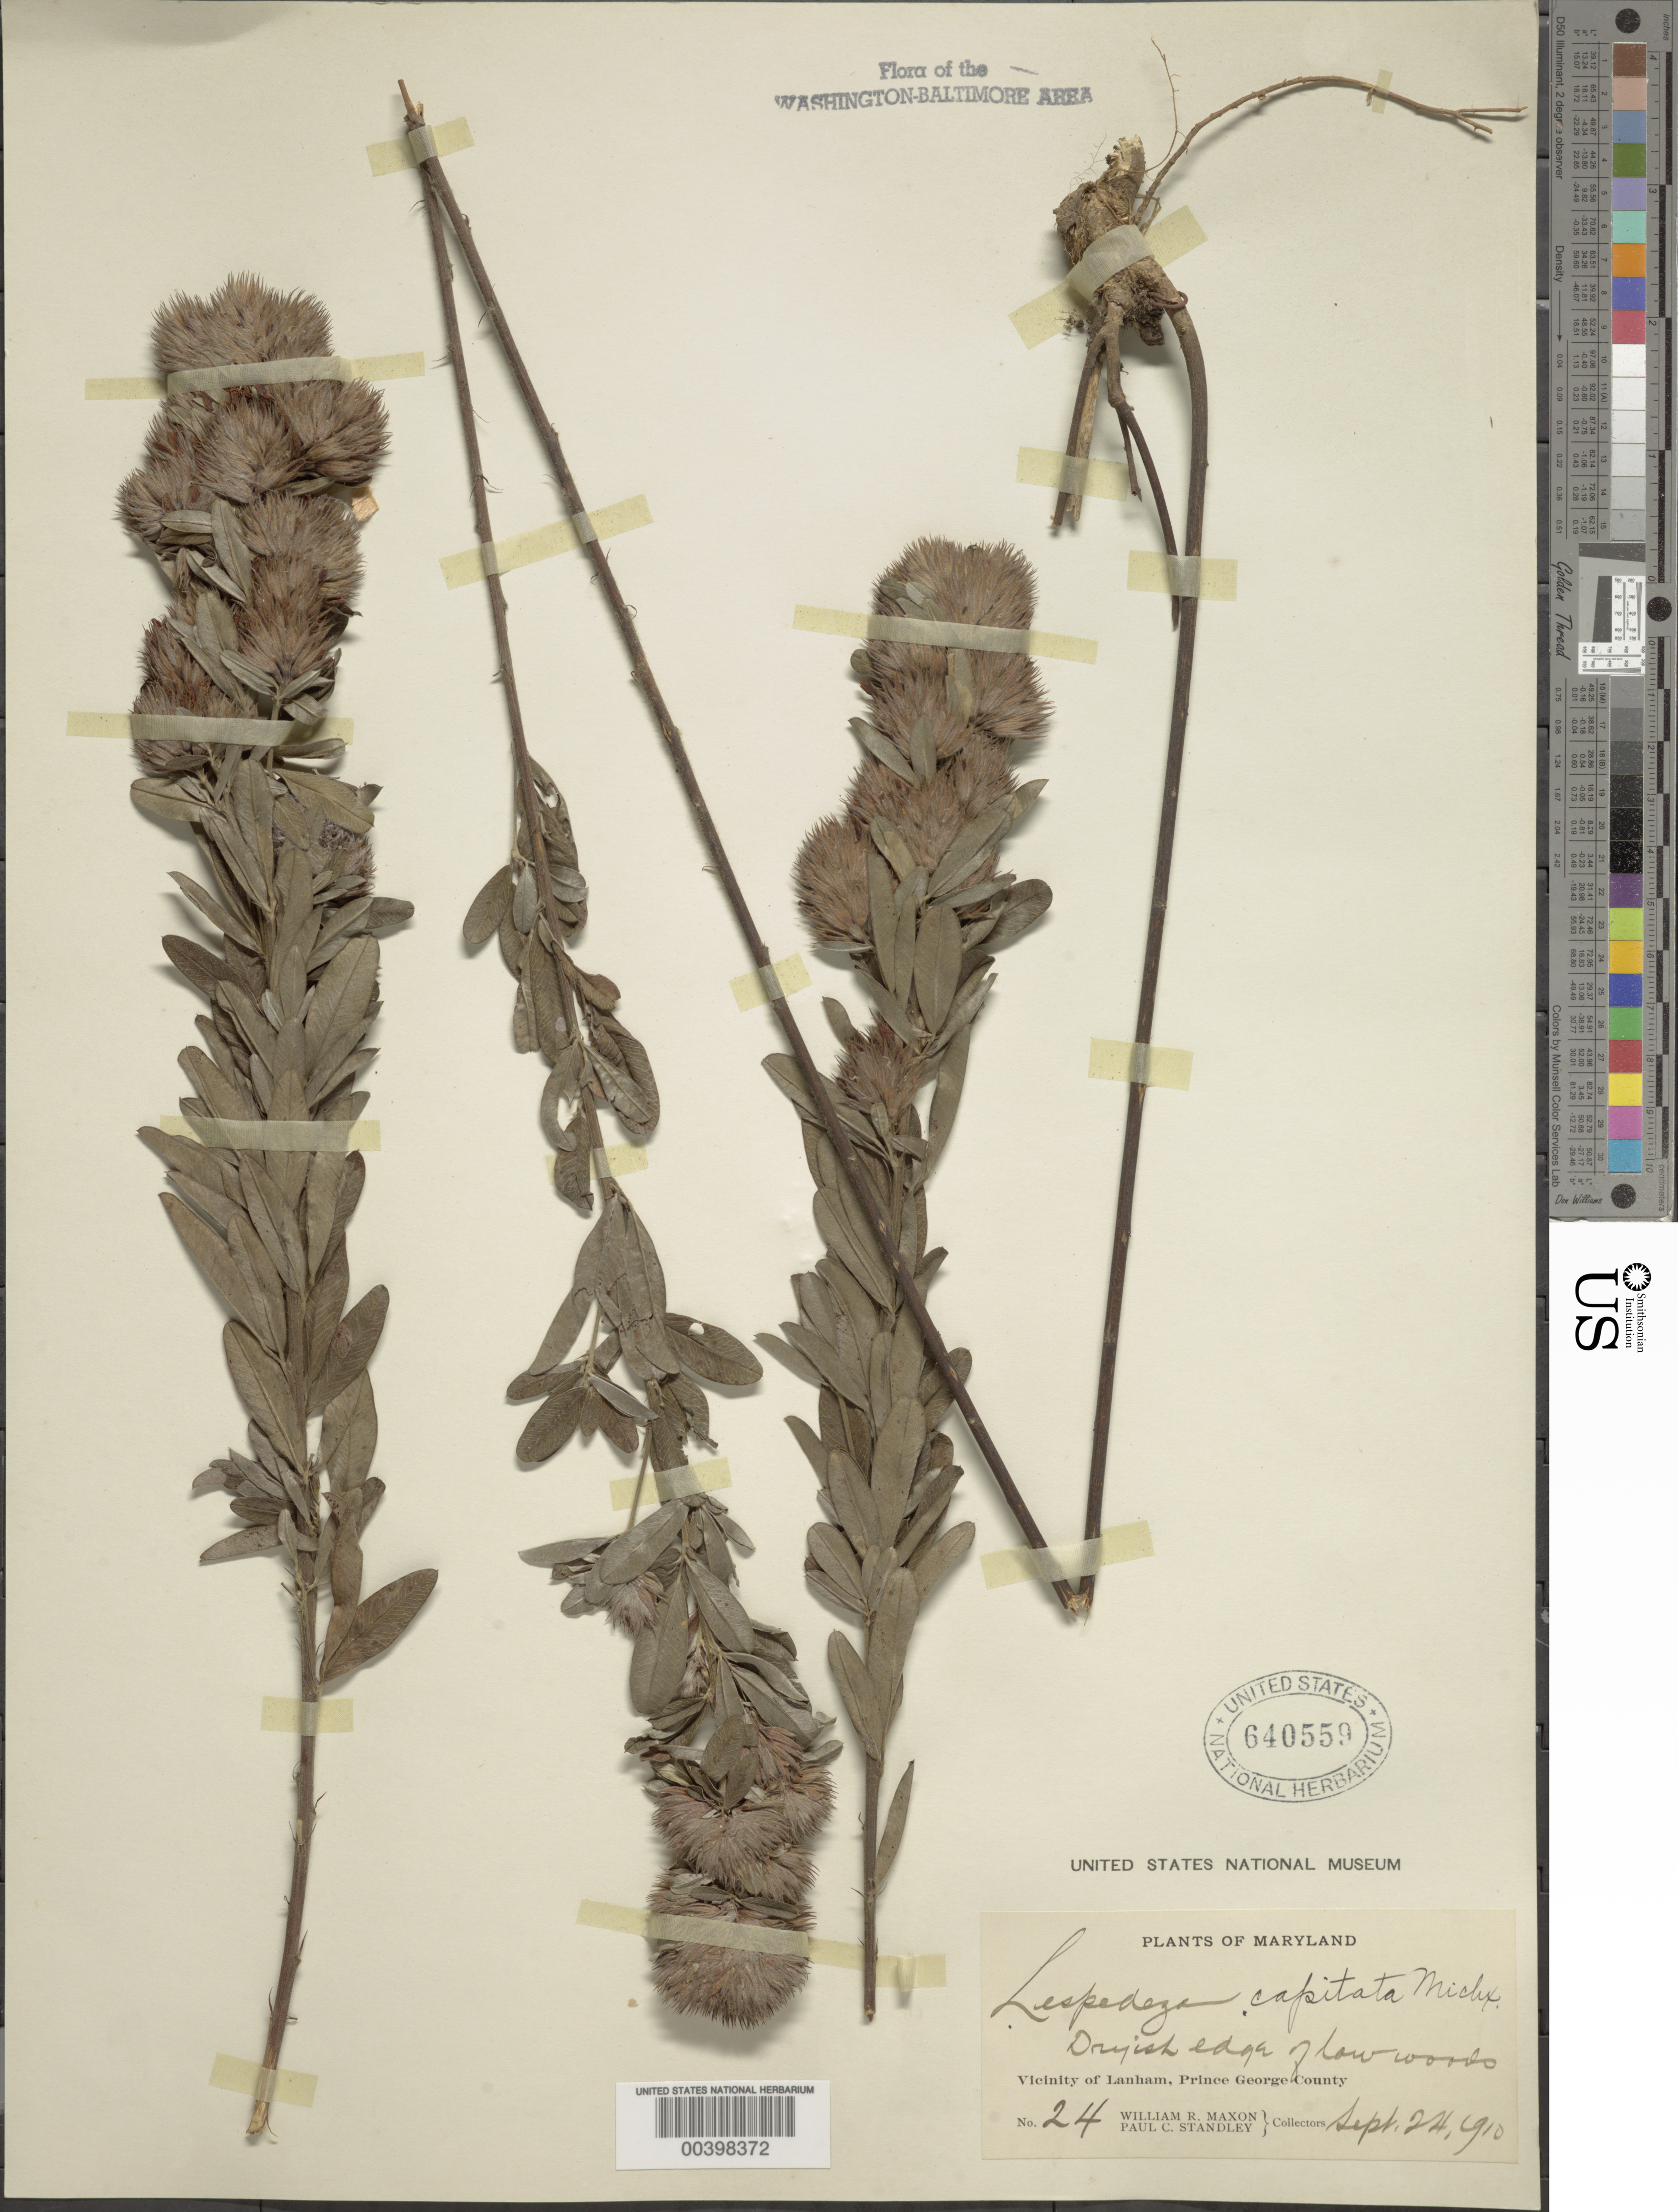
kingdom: Plantae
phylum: Tracheophyta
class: Magnoliopsida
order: Fabales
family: Fabaceae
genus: Lespedeza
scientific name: Lespedeza capitata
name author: Michx.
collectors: W. R. Maxon & P. C. Standley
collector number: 24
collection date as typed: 24 Sep 1910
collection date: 1910-09-24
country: United States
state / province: Maryland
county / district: Prince George's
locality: Lanham vicinity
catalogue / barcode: US 640559